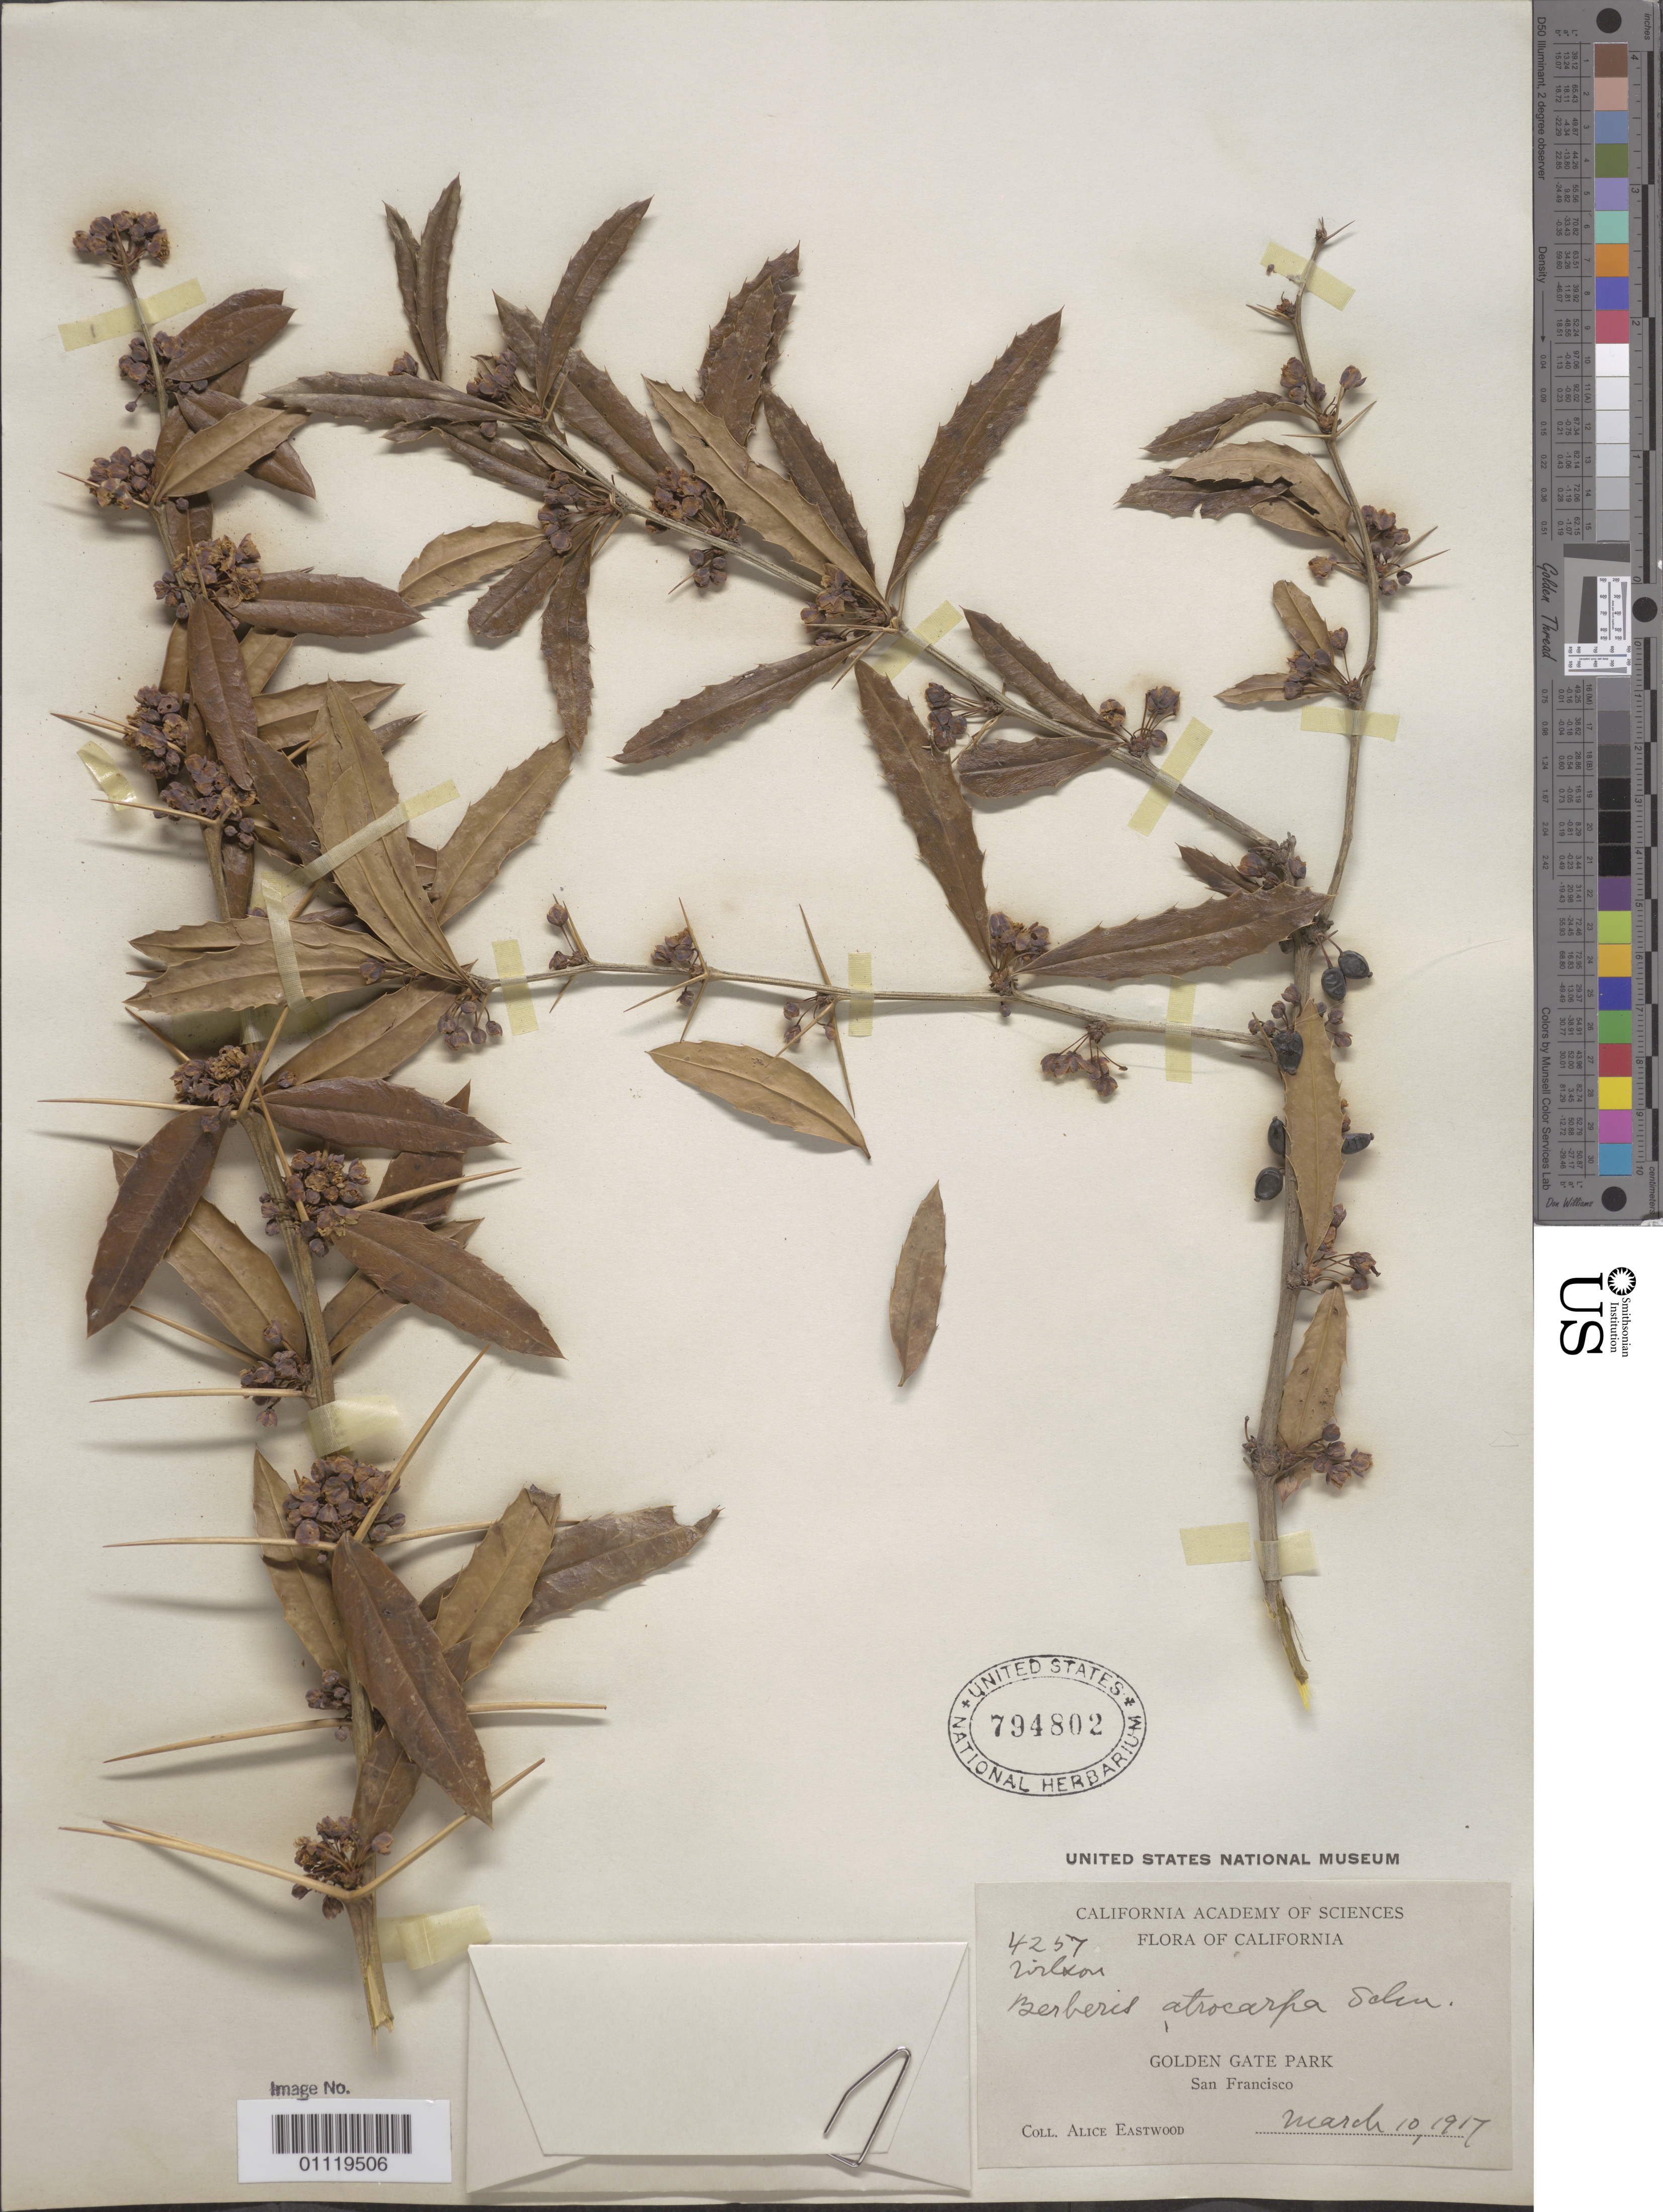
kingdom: Plantae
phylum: Tracheophyta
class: Magnoliopsida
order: Ranunculales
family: Berberidaceae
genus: Berberis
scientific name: Berberis atrocarpa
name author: C.K. Schneid. in Sarg.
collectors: -- Wilson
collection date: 1917-03-10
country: United States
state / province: California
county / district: San Francisco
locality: Golden Gate Park, San Francisco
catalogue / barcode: US 794802